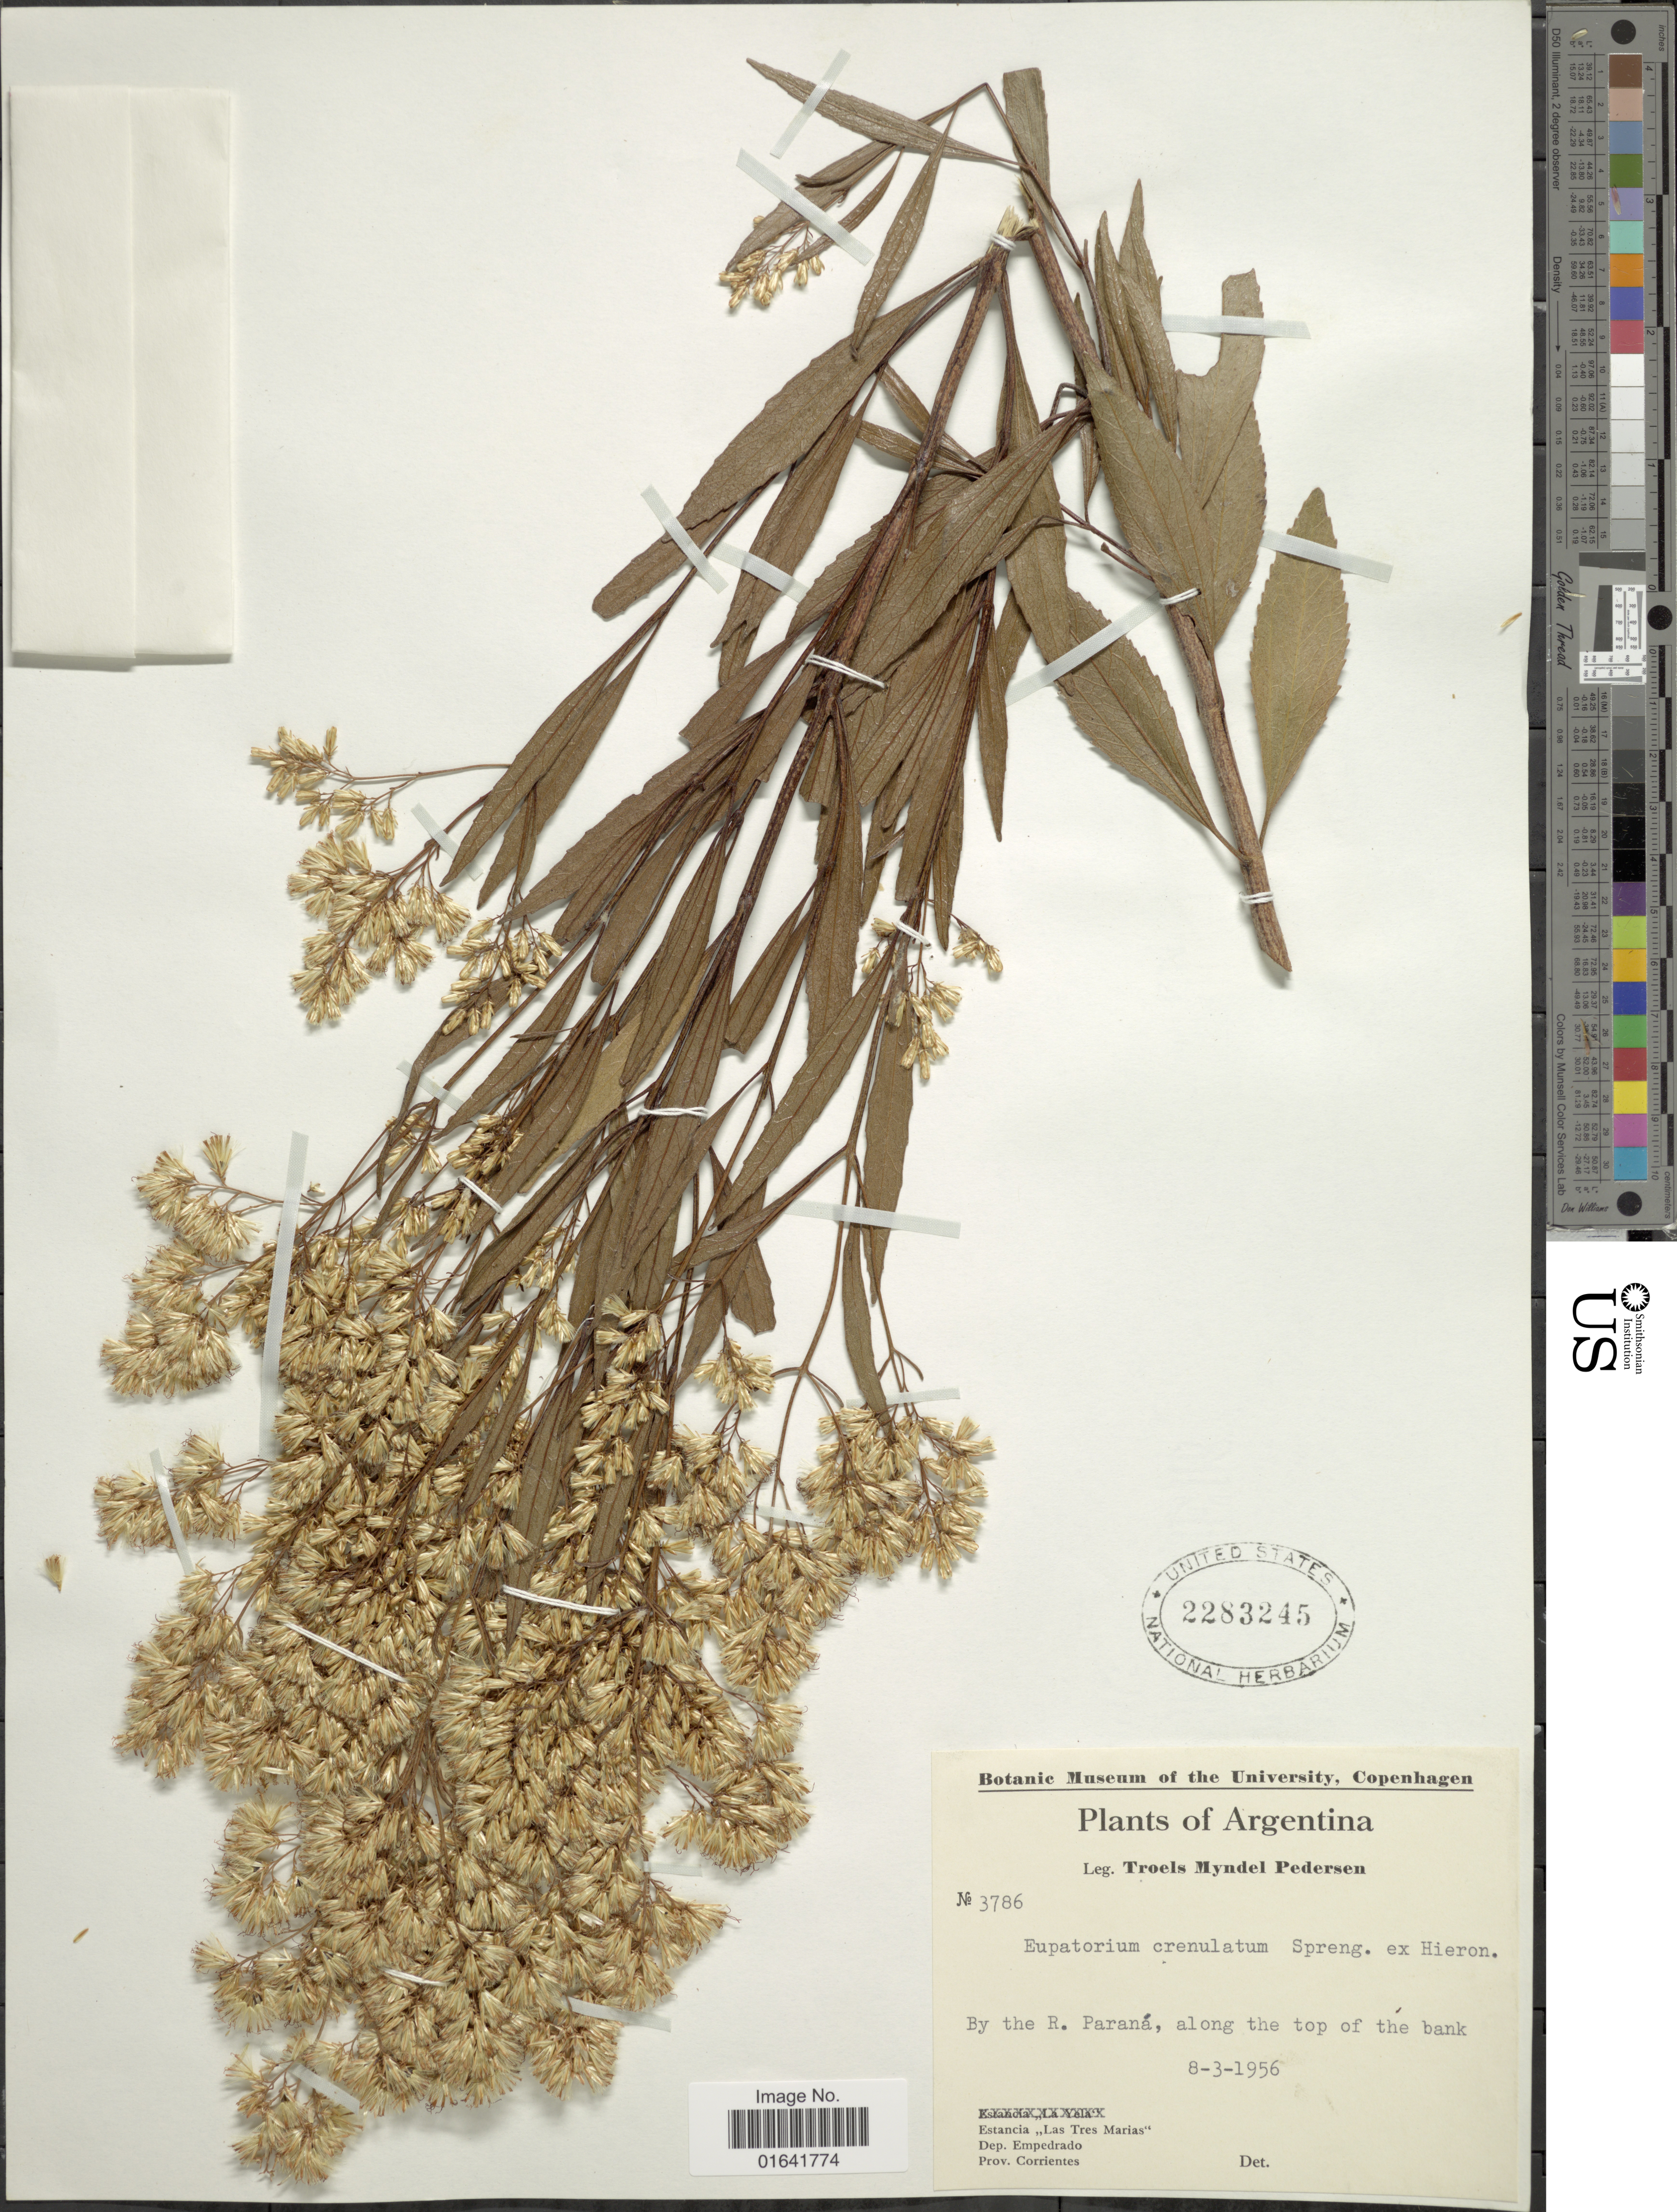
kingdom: Plantae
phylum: Tracheophyta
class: Magnoliopsida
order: Asterales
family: Asteraceae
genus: Raulinoreitzia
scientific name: Raulinoreitzia crenulata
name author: (Spreng.) R.M. King & H. Rob.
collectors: T. Pederson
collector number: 3786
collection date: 1956-03-08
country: Argentina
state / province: Corrientes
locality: Estancia ":as Tres Marias", Dep. Empedrado, by the R. Paraná, along the top of the bank.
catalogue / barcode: US 2283245